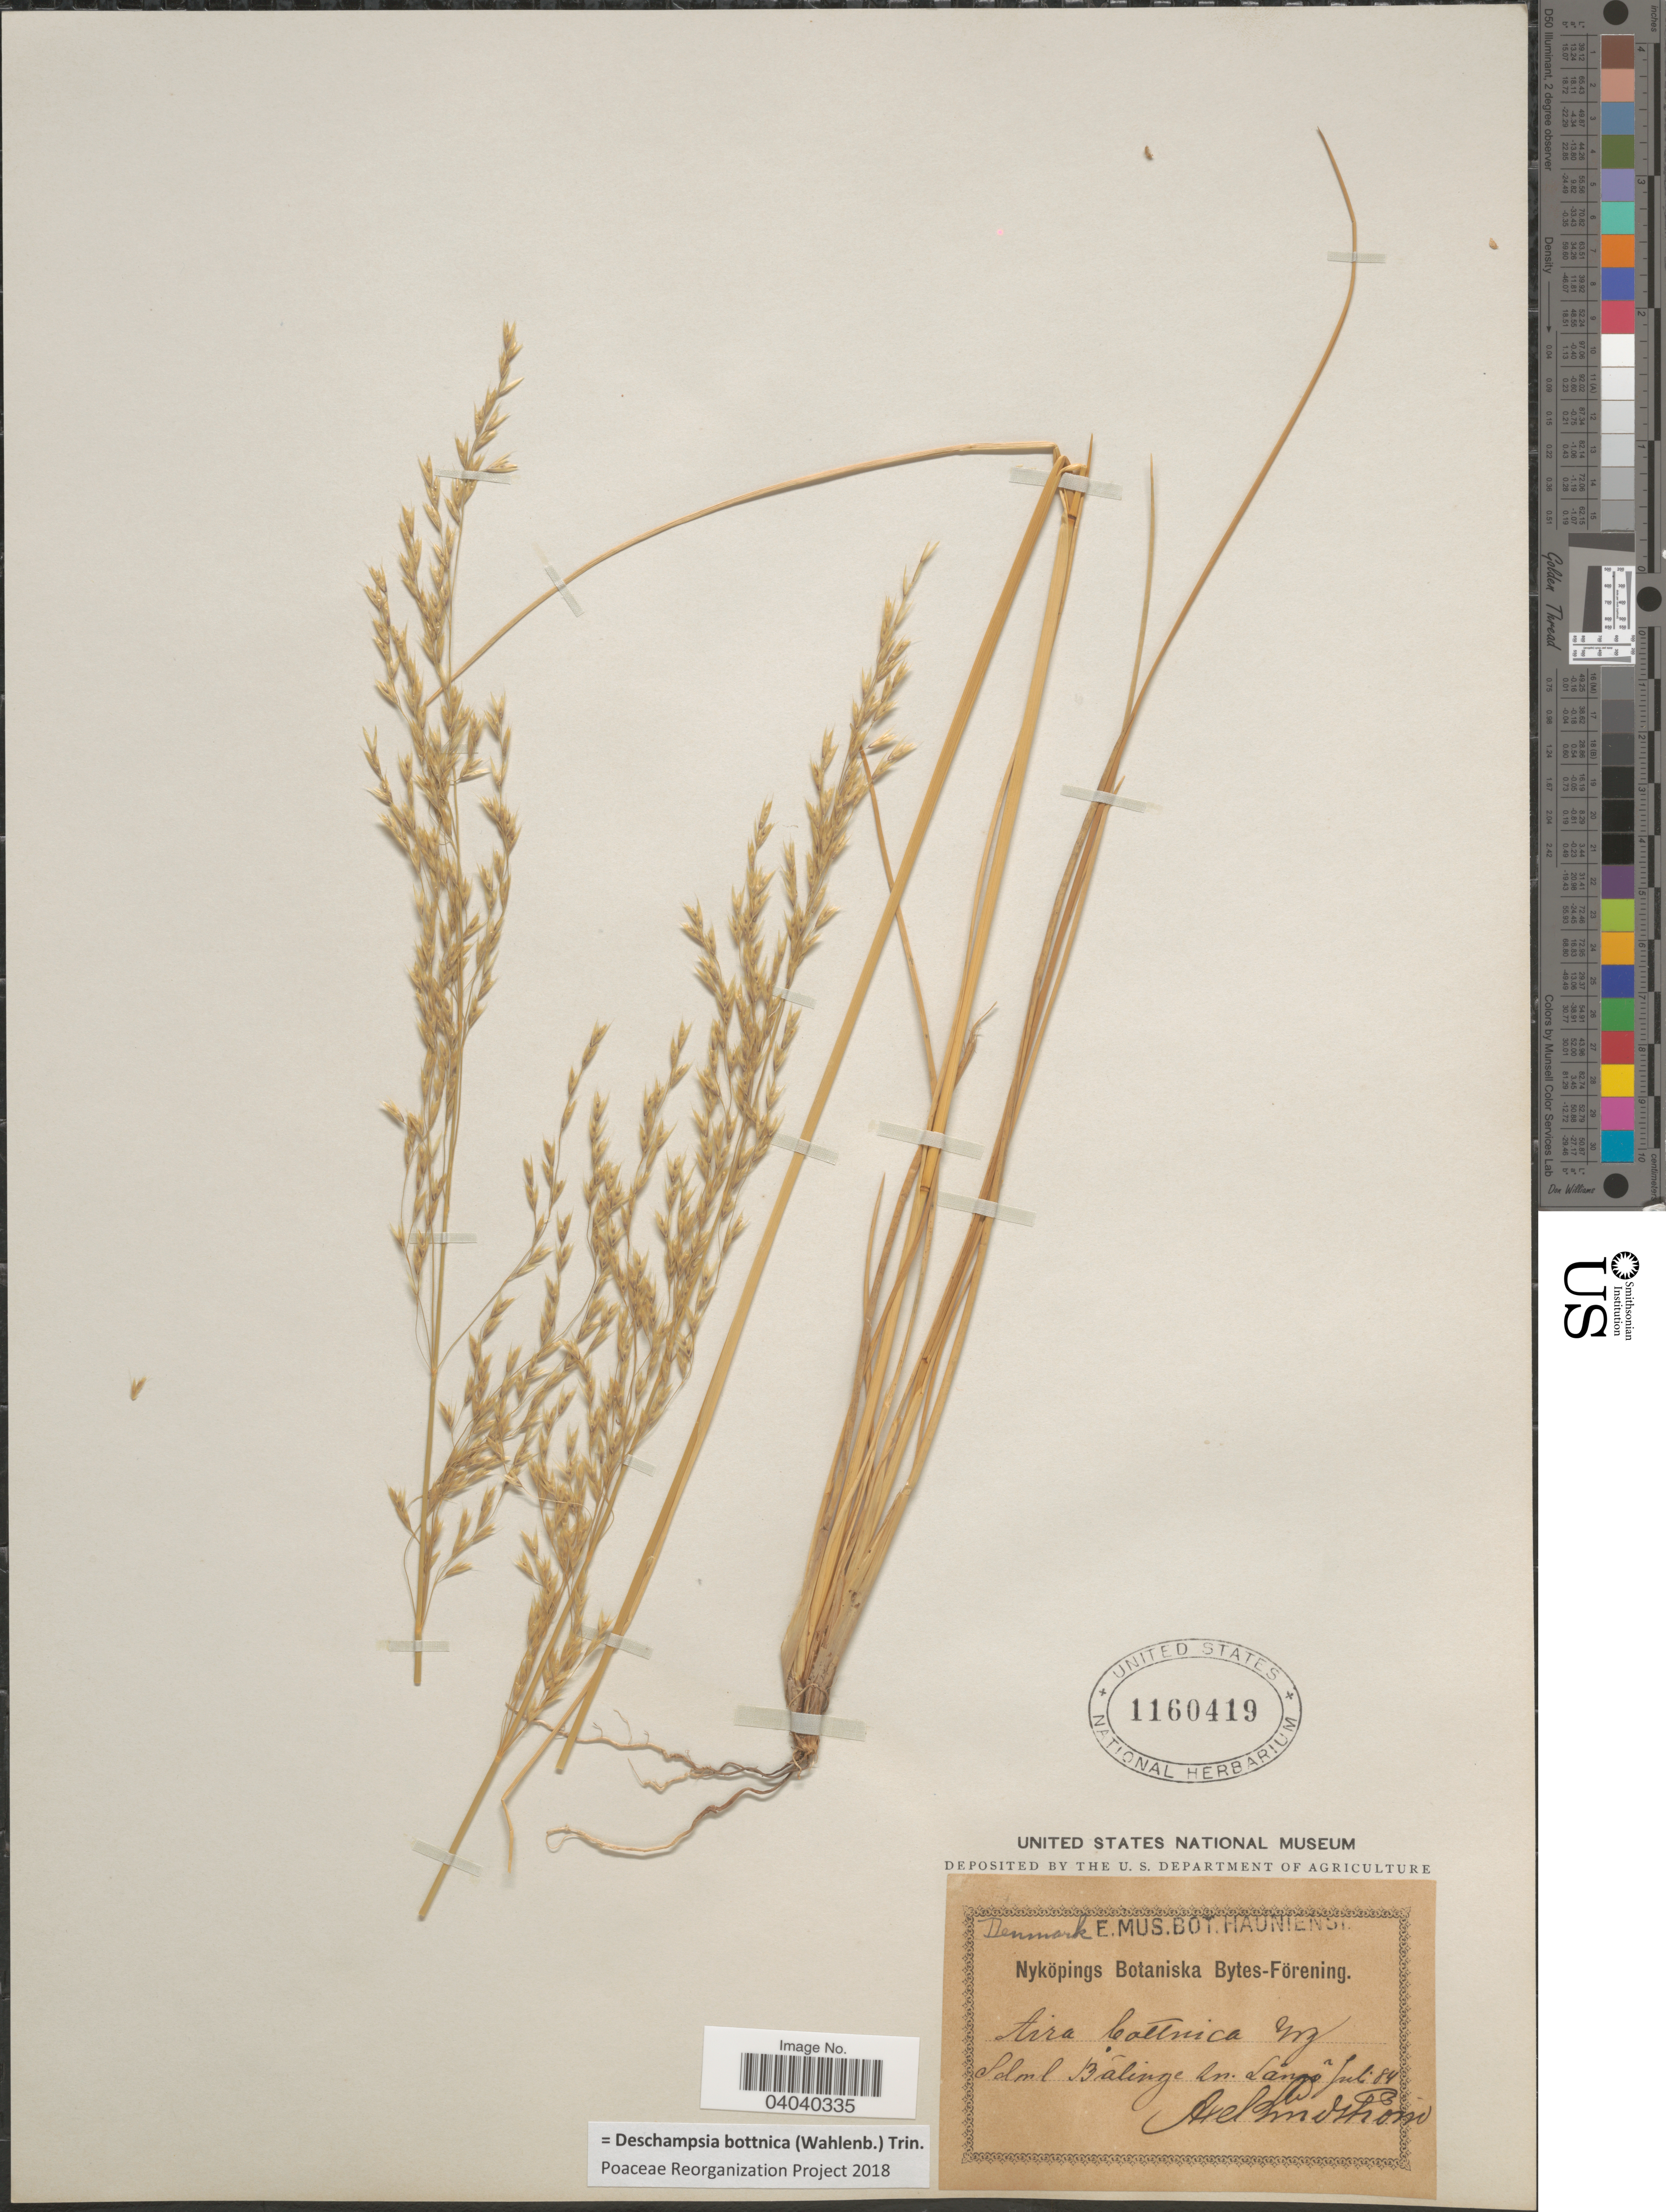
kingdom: Plantae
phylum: Tracheophyta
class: Liliopsida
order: Poales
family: Poaceae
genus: Deschampsia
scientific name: Deschampsia bottnica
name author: (Wahlenb.) Trin.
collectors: A. Lindstrom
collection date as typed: Transcribed d/m/y: /7/84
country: Sweden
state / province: Sodermanland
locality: Sdml. Balinge sn Lango.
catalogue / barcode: US 1160419